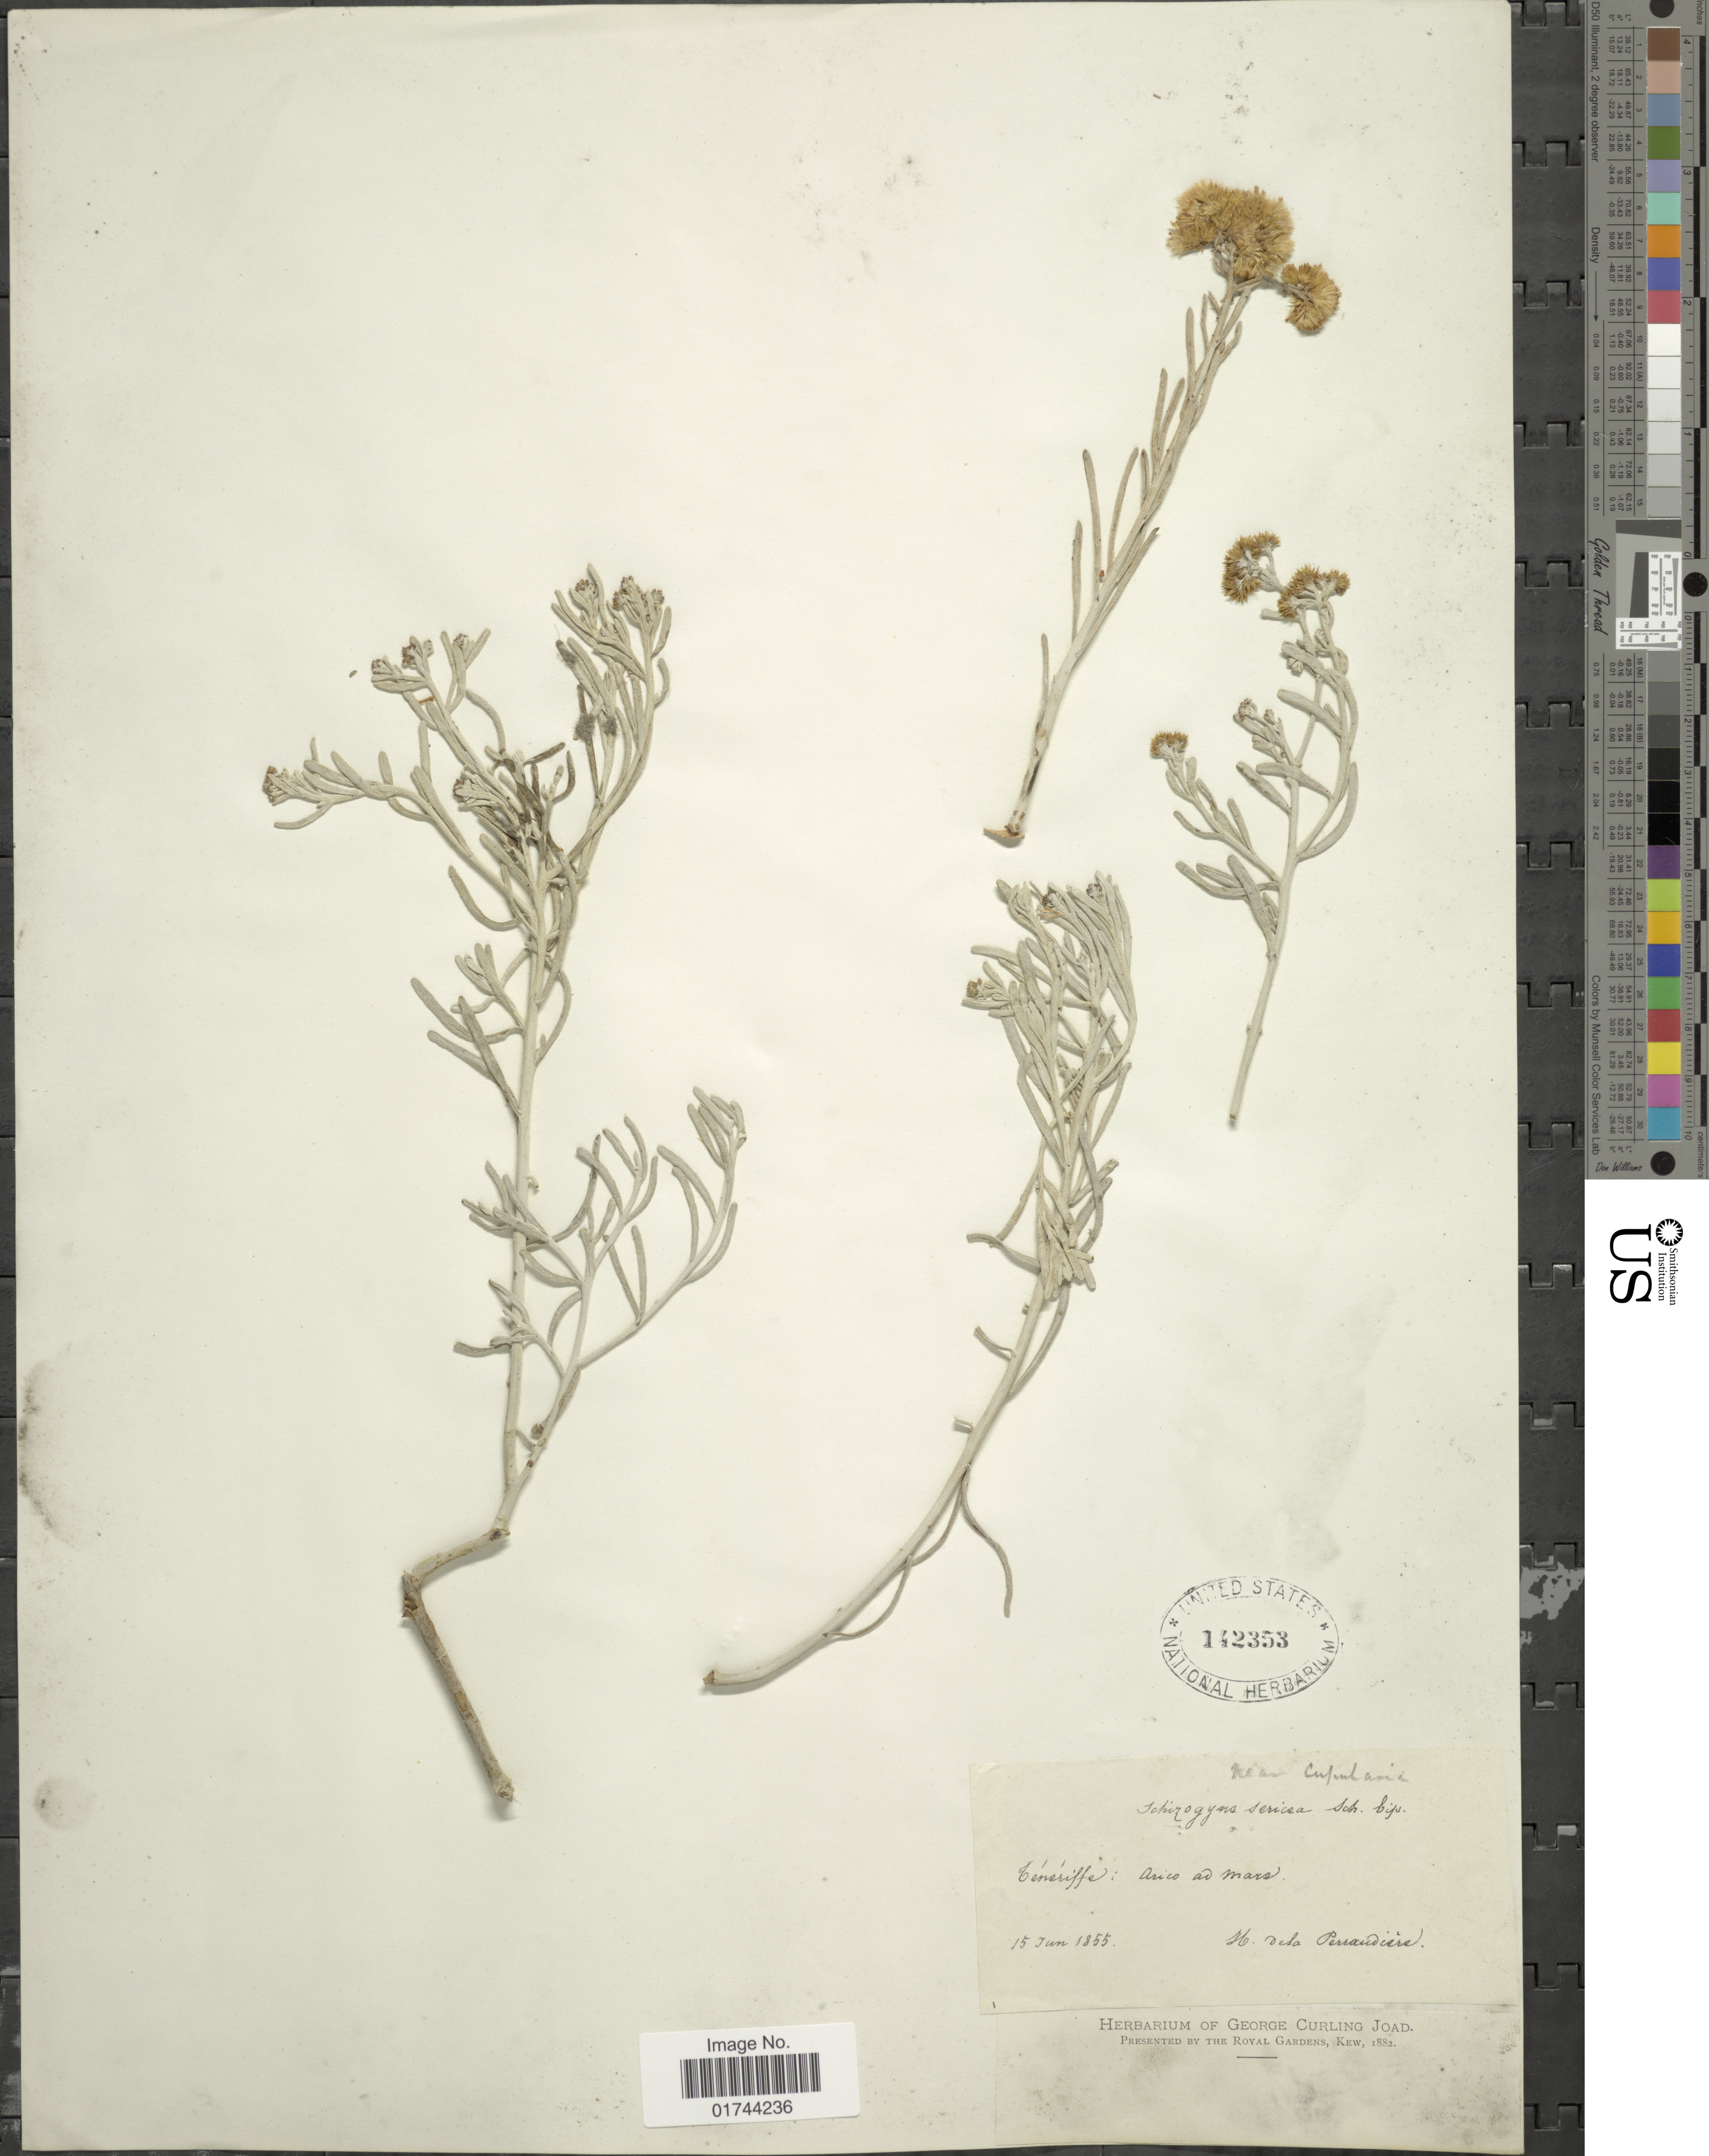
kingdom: Plantae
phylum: Tracheophyta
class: Magnoliopsida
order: Asterales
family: Asteraceae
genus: Inula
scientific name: Inula sericea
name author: Kit. ex Kanitz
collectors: H. de la Perraudière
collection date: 1855-06-15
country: Spain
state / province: Canarias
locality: Teneriffe: Arico ad mars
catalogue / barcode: US 142353